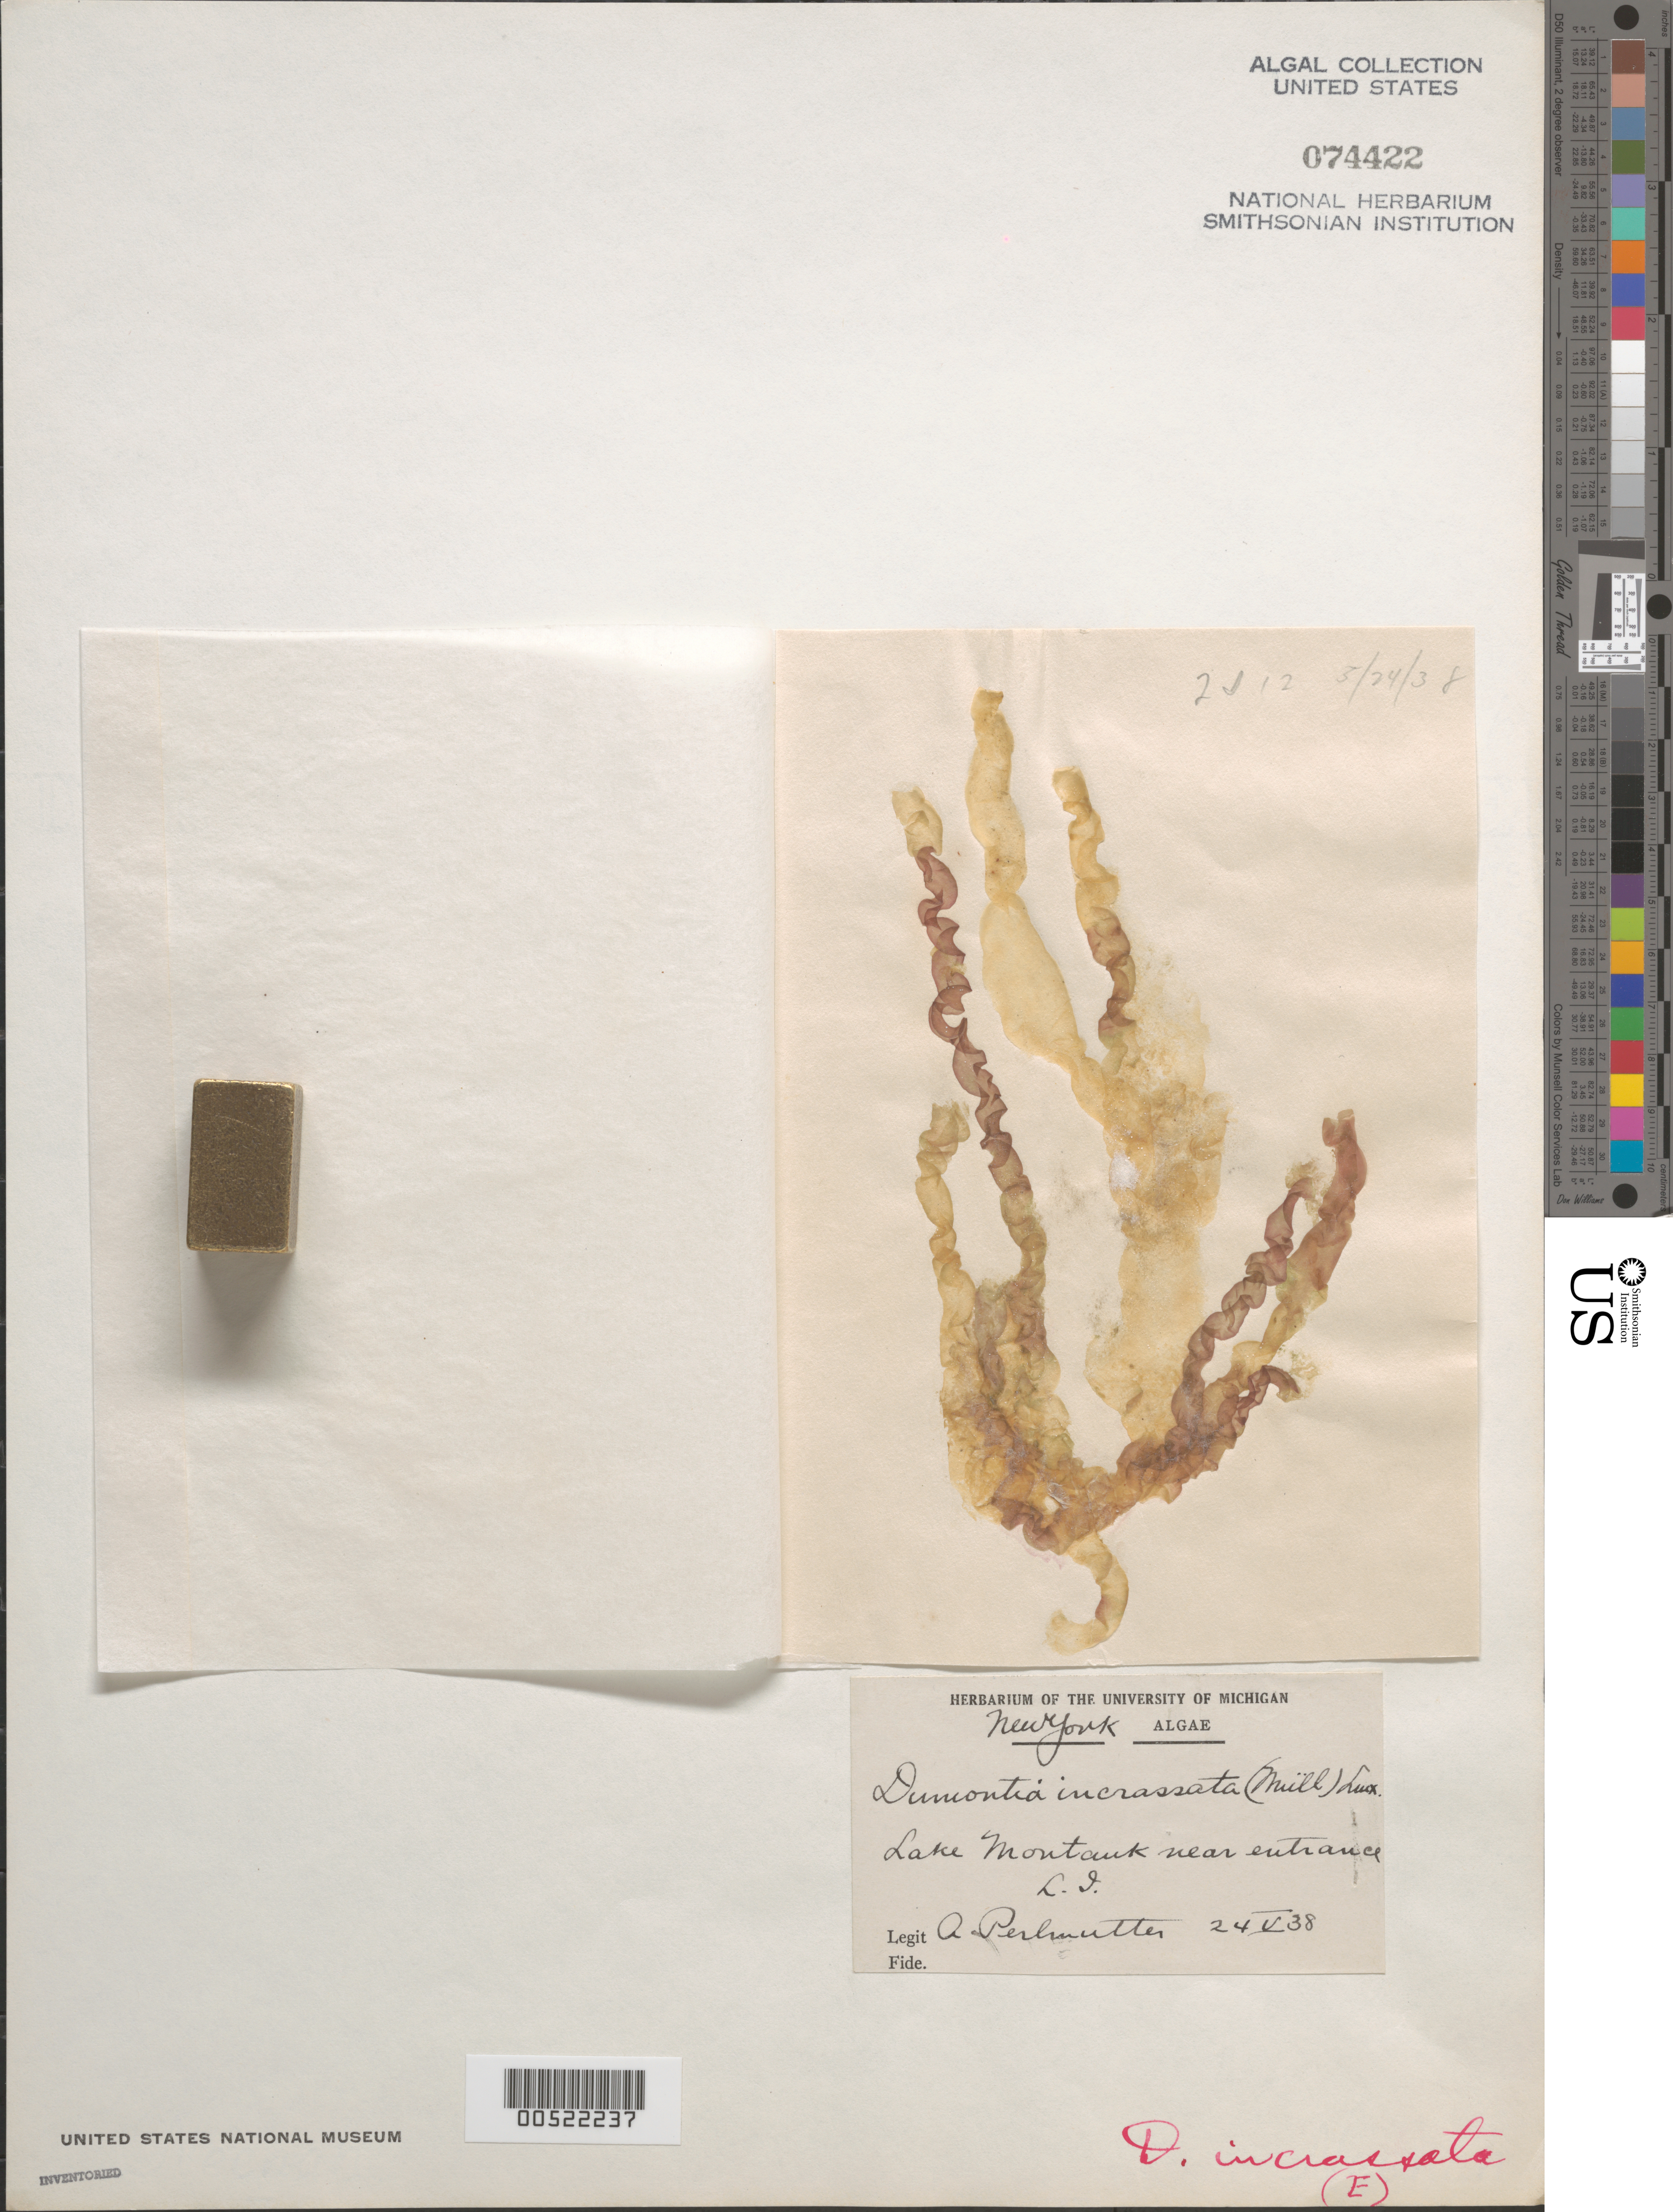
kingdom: Plantae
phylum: Rhodophyta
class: Florideophyceae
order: Gigartinales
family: Dumontiaceae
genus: Dumontia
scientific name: Dumontia contorta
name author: (S.G. Gmel.) Rupr.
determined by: Algae name updating Project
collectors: A. Perlmutter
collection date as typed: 24 May 1938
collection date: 1938-05-24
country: United States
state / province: New York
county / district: Suffolk County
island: Long Island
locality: Near Lake Montauk entrance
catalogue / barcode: US 74422